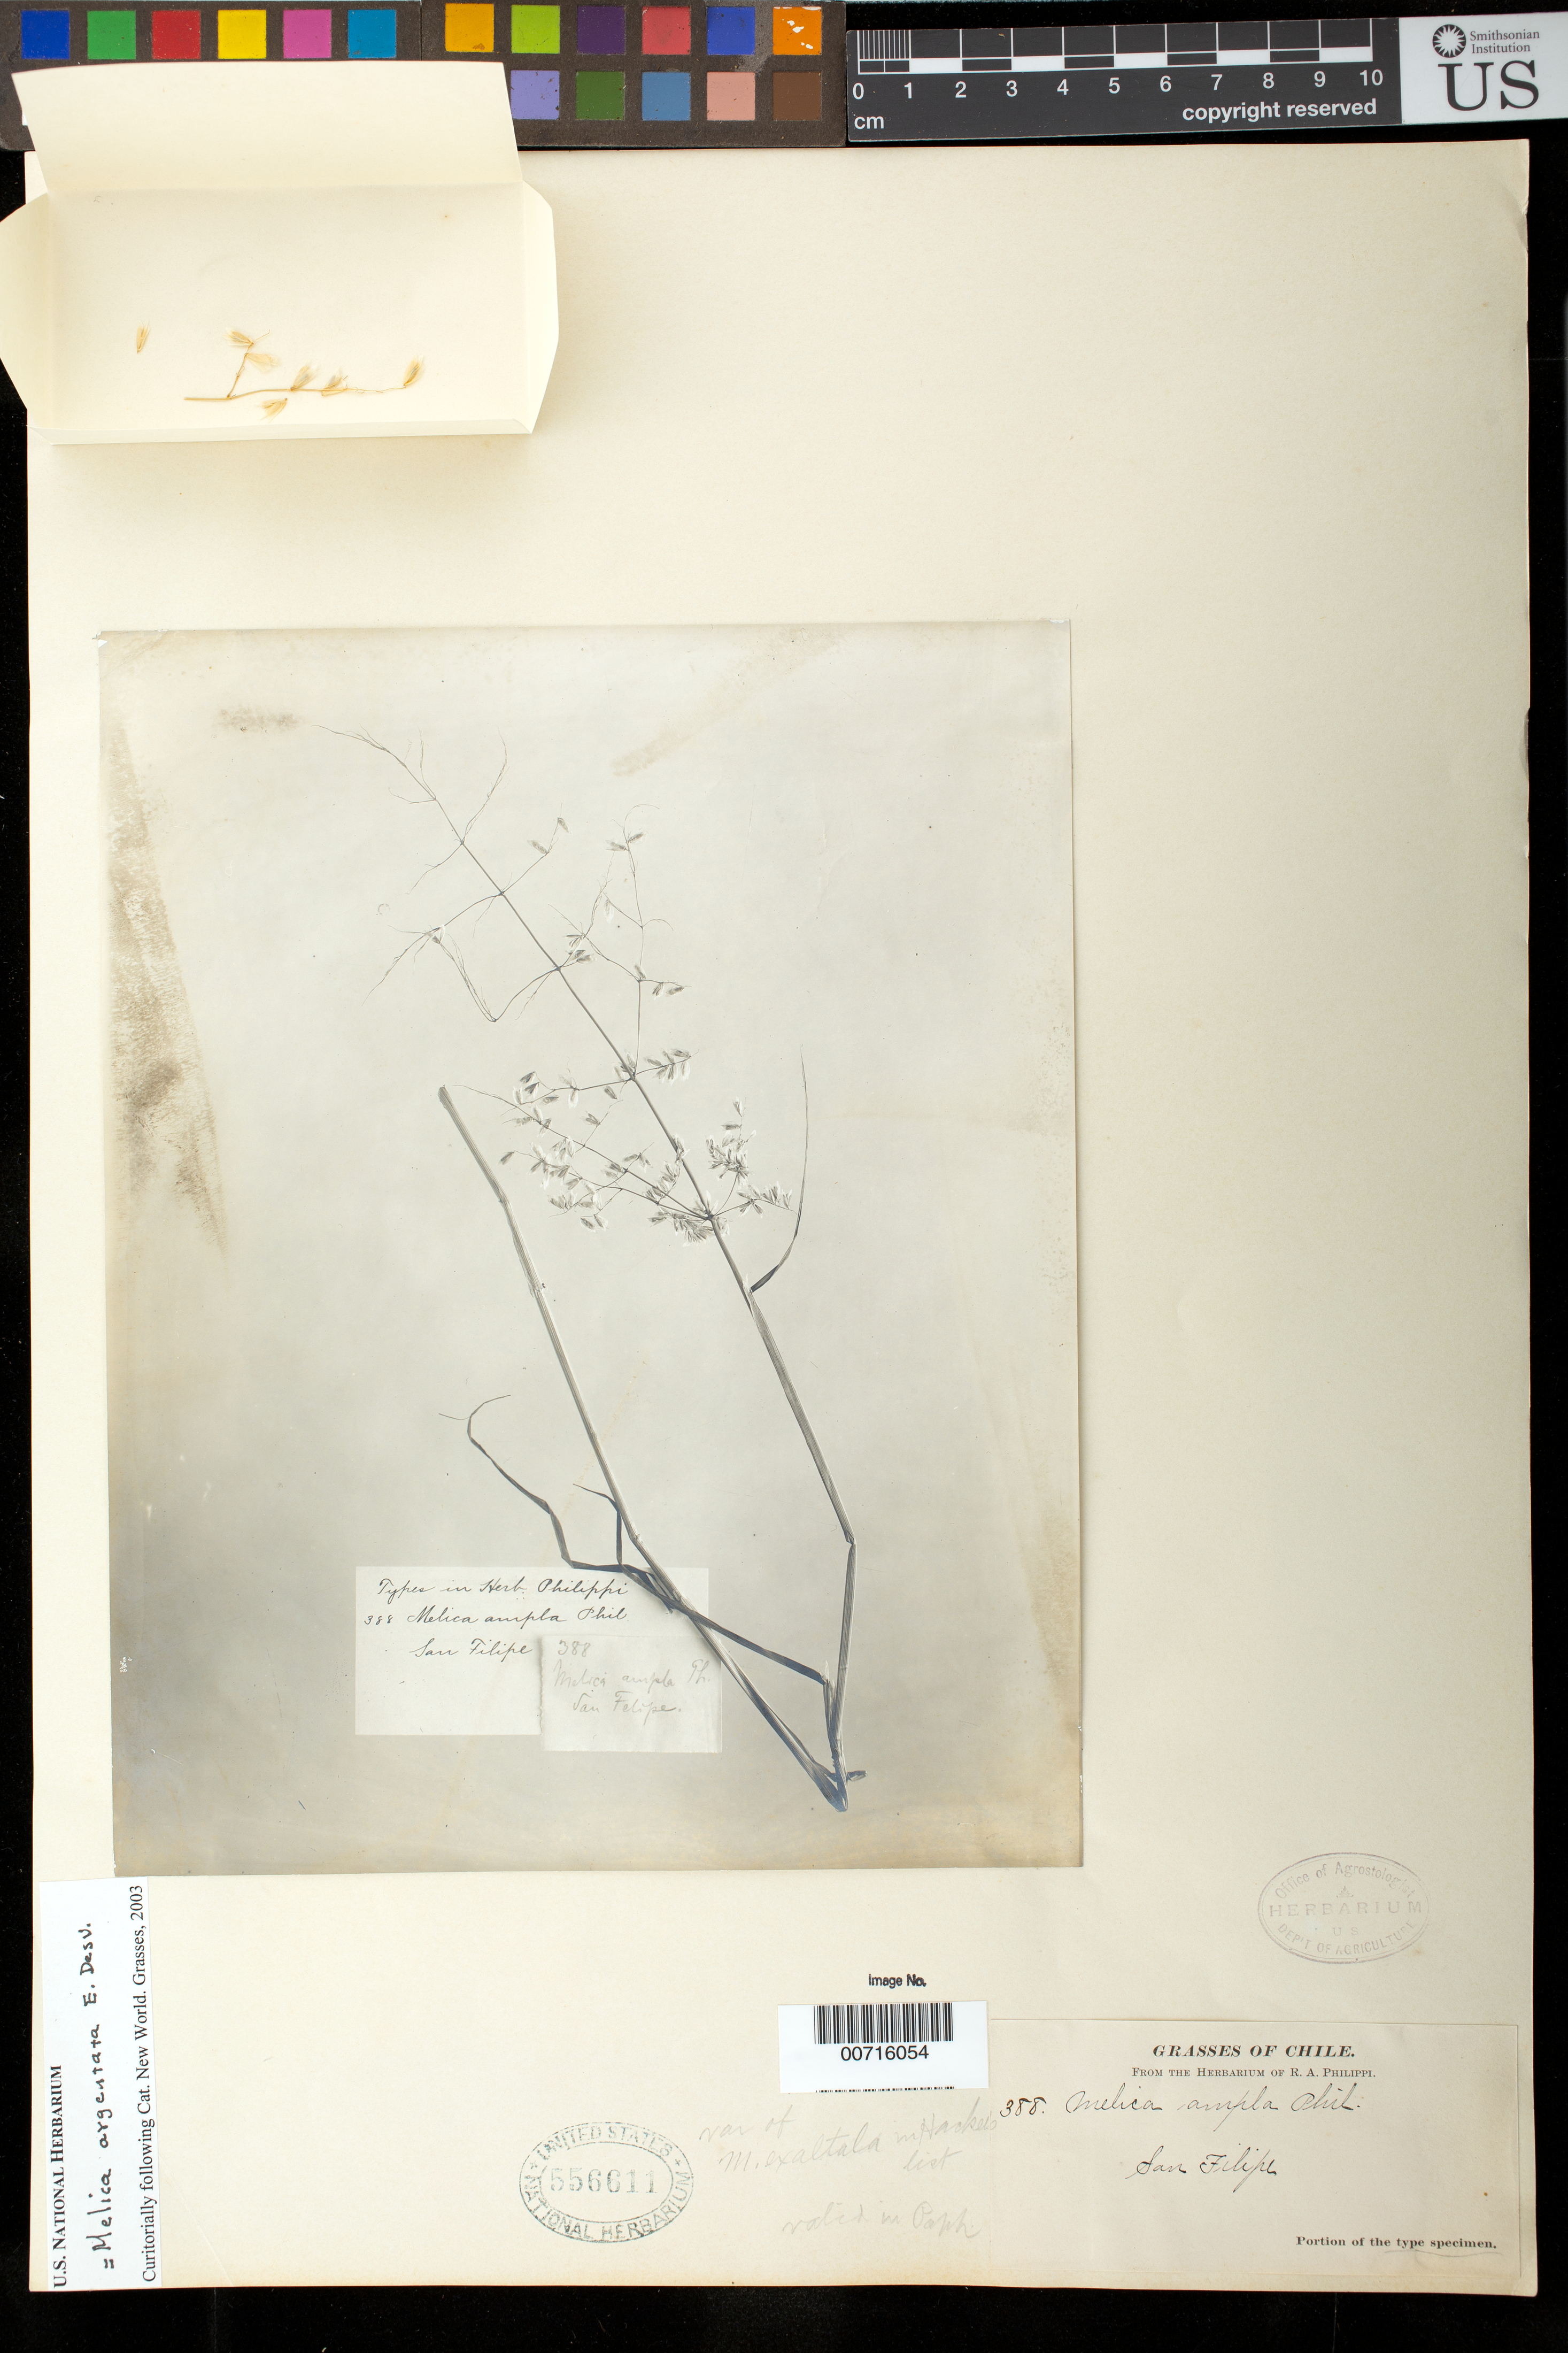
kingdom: Plantae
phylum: Tracheophyta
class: Liliopsida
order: Poales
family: Poaceae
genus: Melica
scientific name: Melica ampla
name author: Phil.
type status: Type Collection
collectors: C. Landbeck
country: Chile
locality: San Filipe [Felipe]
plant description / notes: Photograph and fragmentary material of type specimen ex herb. R.A. Philippi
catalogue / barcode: US 556611